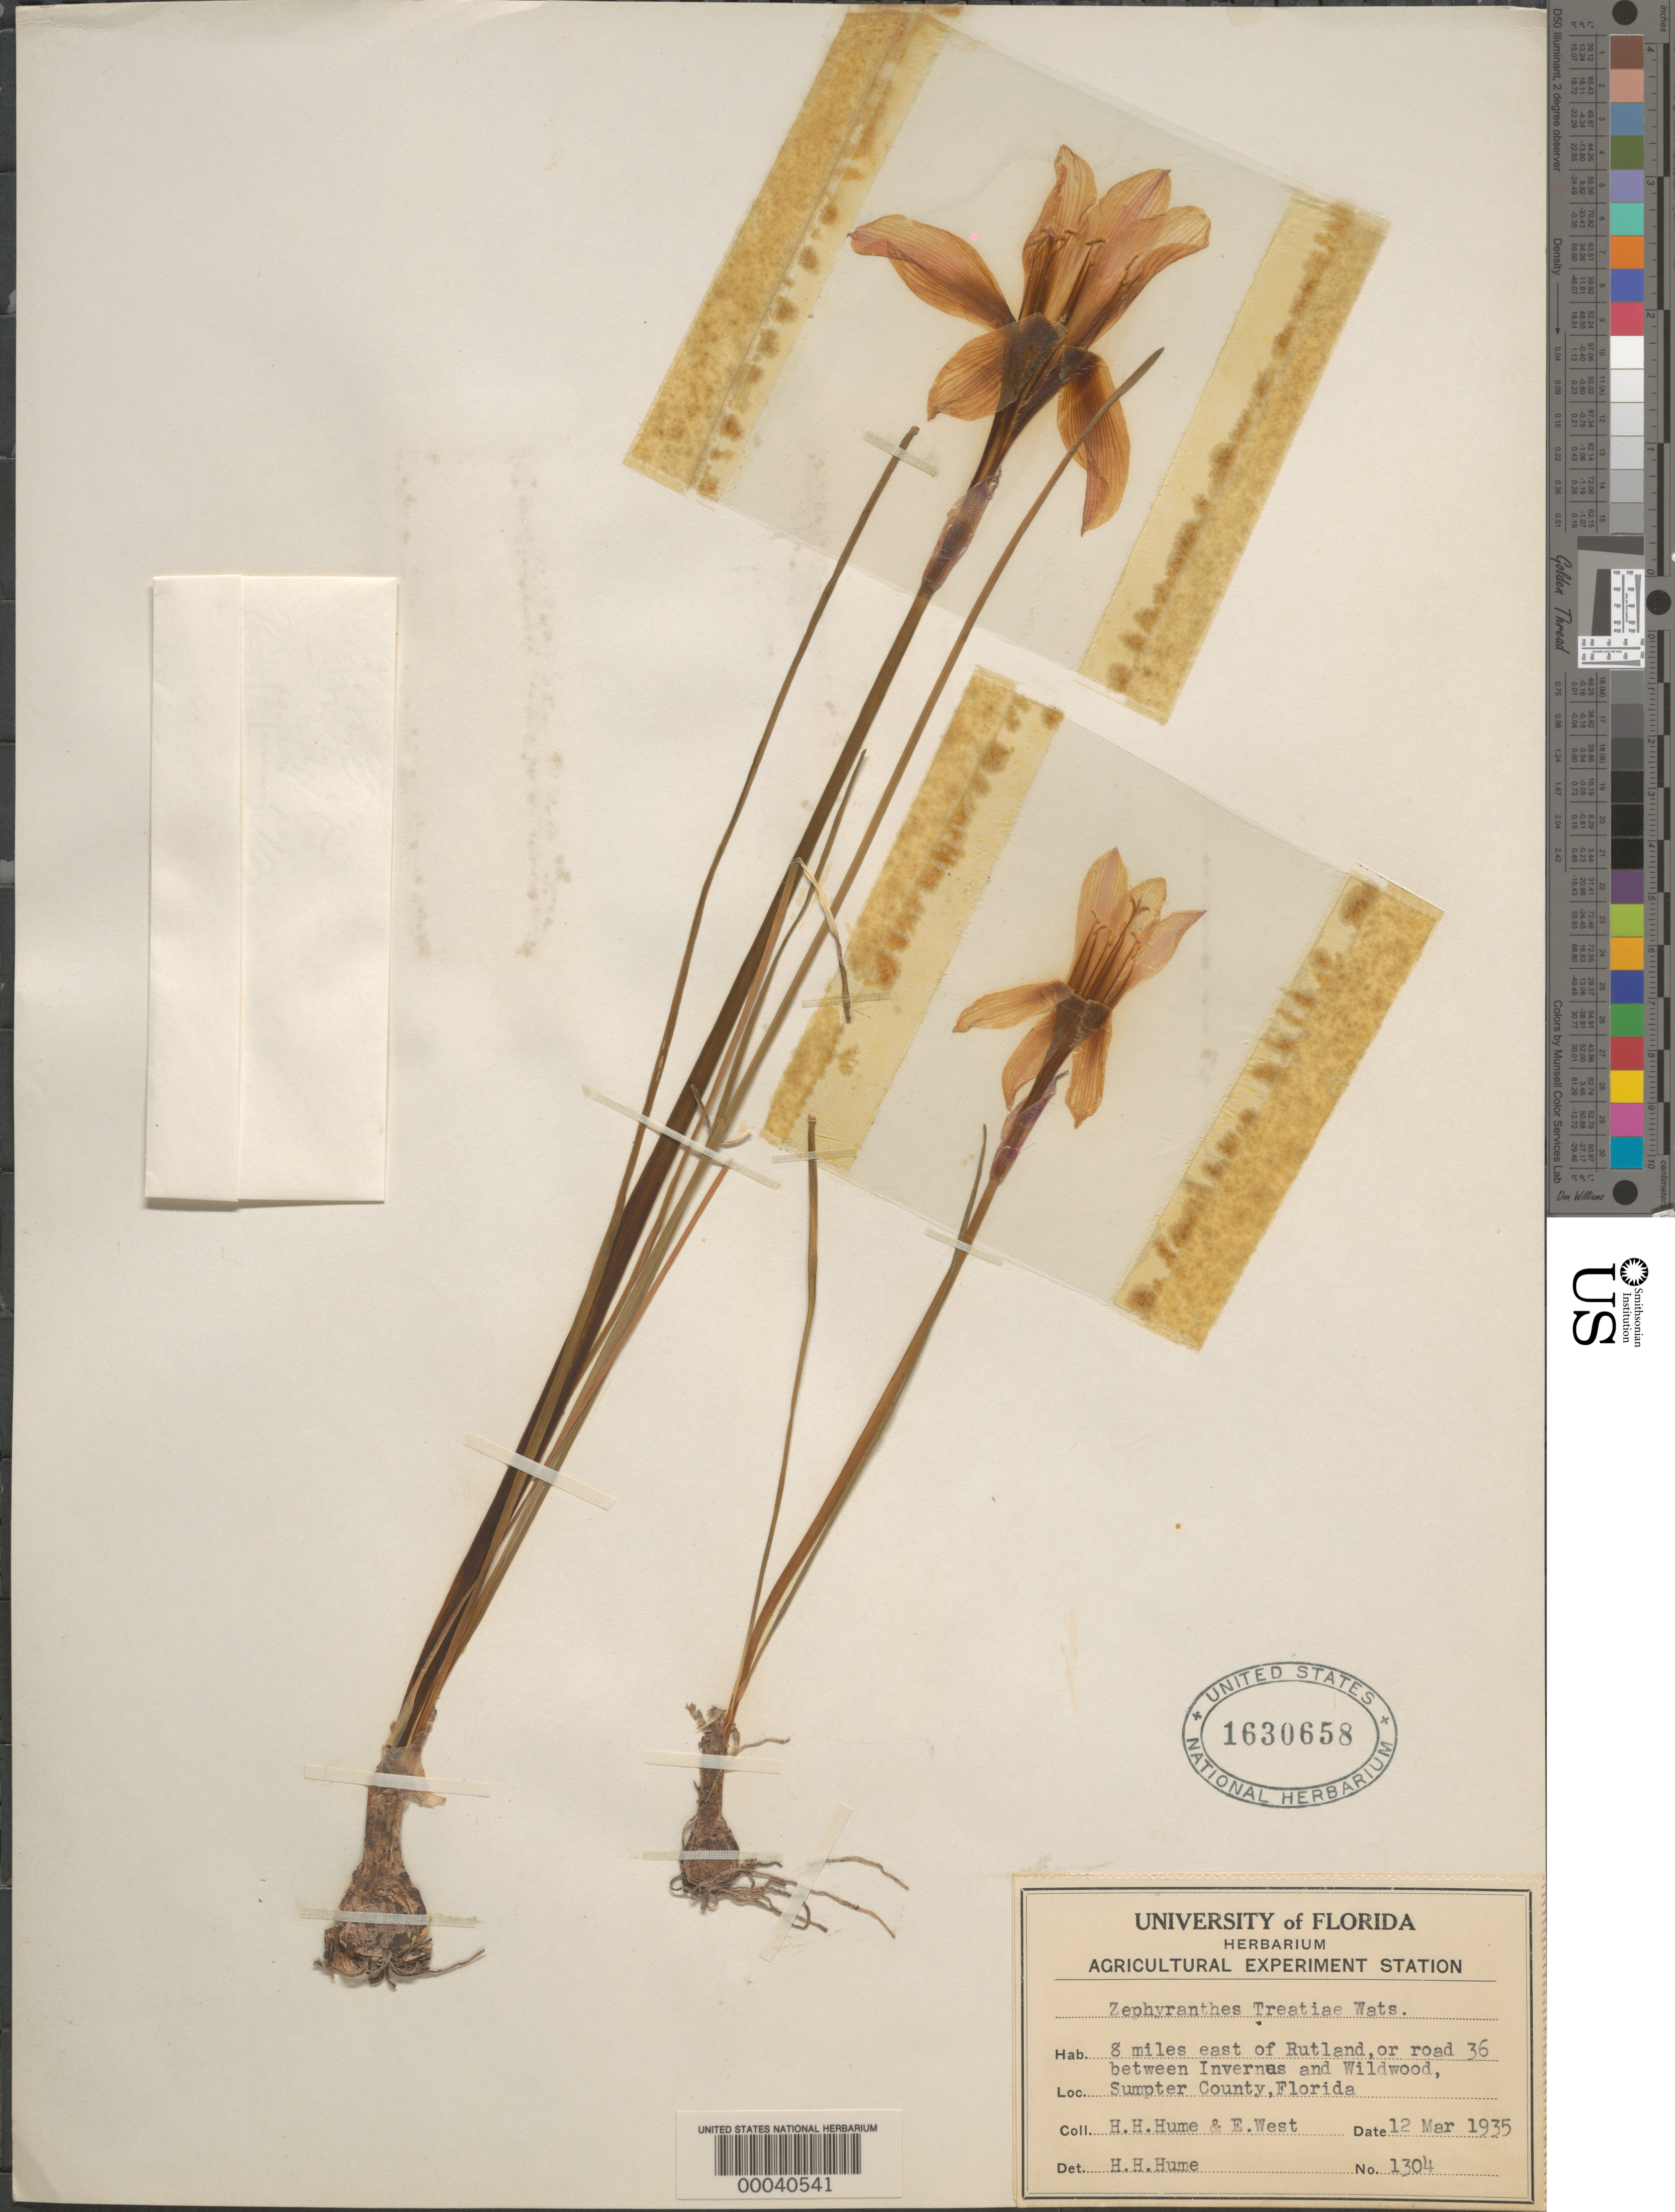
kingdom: Plantae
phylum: Tracheophyta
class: Liliopsida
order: Asparagales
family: Amaryllidaceae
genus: Zephyranthes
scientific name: Zephyranthes treatiae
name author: S. Watson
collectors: H. Hume & H. Hume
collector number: Univ Of Fl Herb 1304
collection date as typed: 12 Mar 1935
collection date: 1935-03-12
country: United States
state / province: Florida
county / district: Sumter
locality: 8 mi. e of rutland on rd. 36 between invernus and wildwood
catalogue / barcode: US 1630658